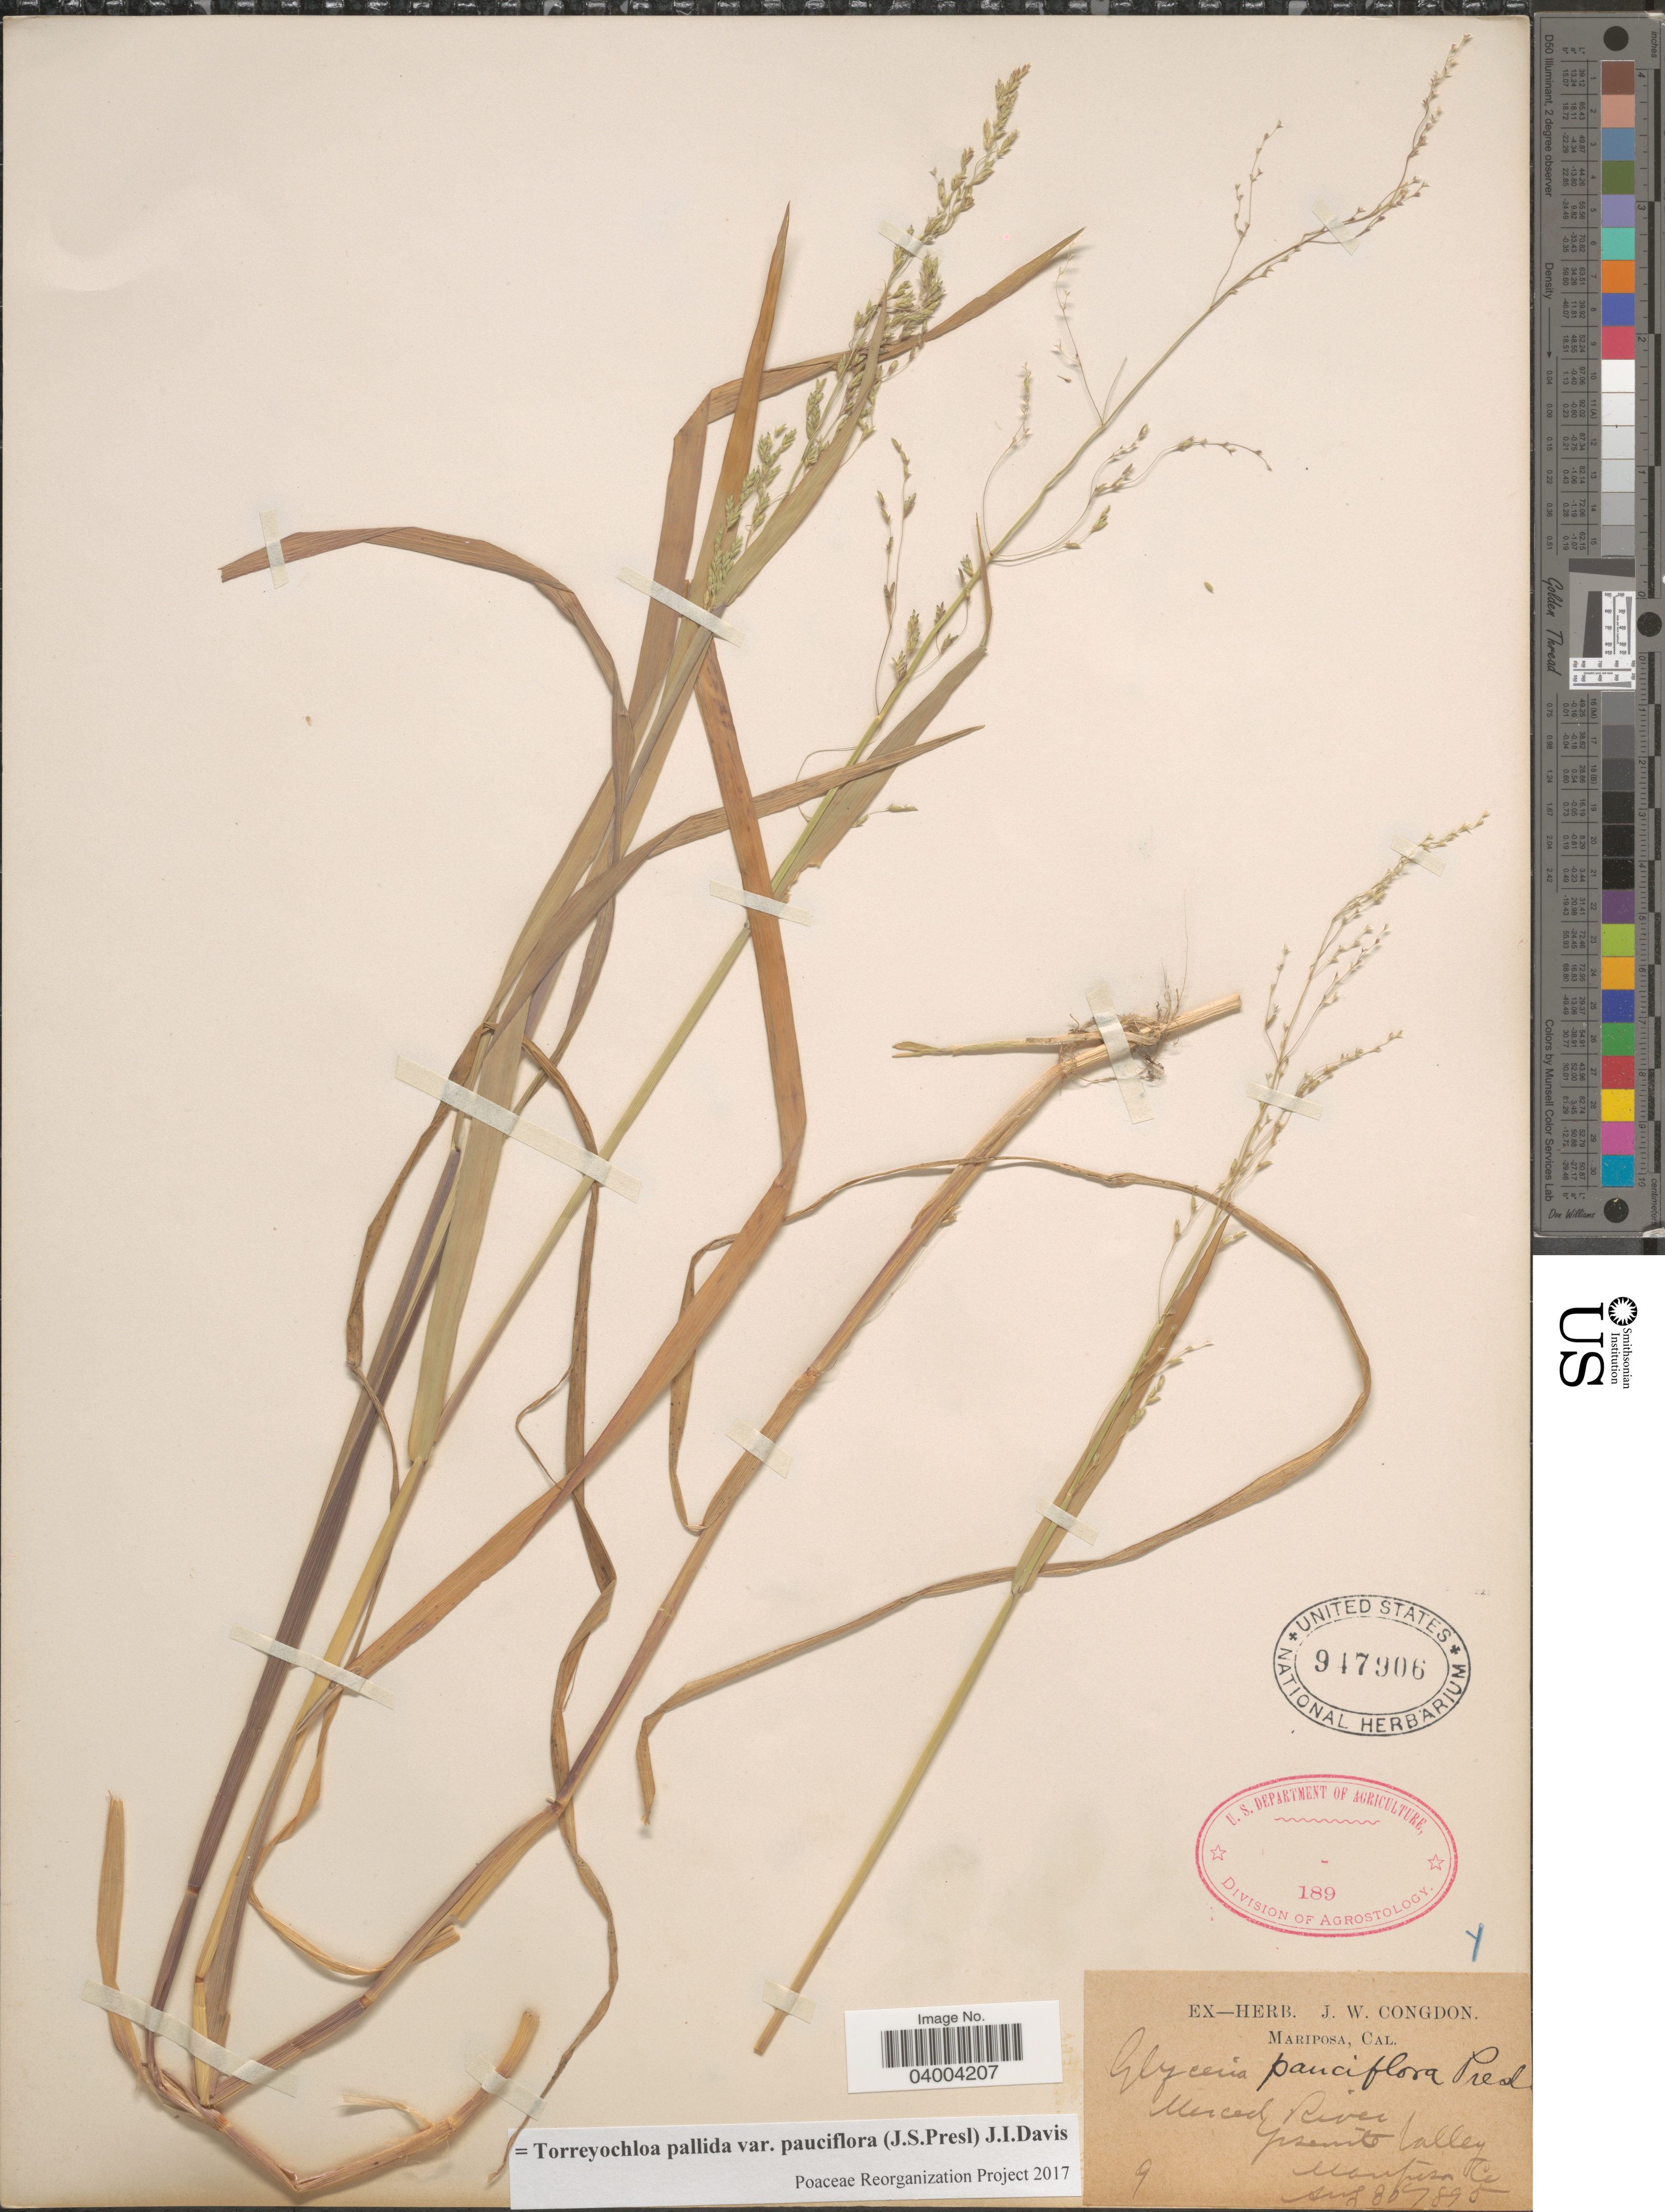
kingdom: Plantae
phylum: Tracheophyta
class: Liliopsida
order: Poales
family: Poaceae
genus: Torreyochloa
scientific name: Torreyochloa pallida var. pauciflora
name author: (J. Presl) J.I. Davis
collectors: ex herb. J. W. Congdon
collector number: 9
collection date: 1895-08-08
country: United States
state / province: California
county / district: Mariposa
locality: Mariposa. Merced River. Yosemite Valley. Mariposa Co.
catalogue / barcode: US 947906